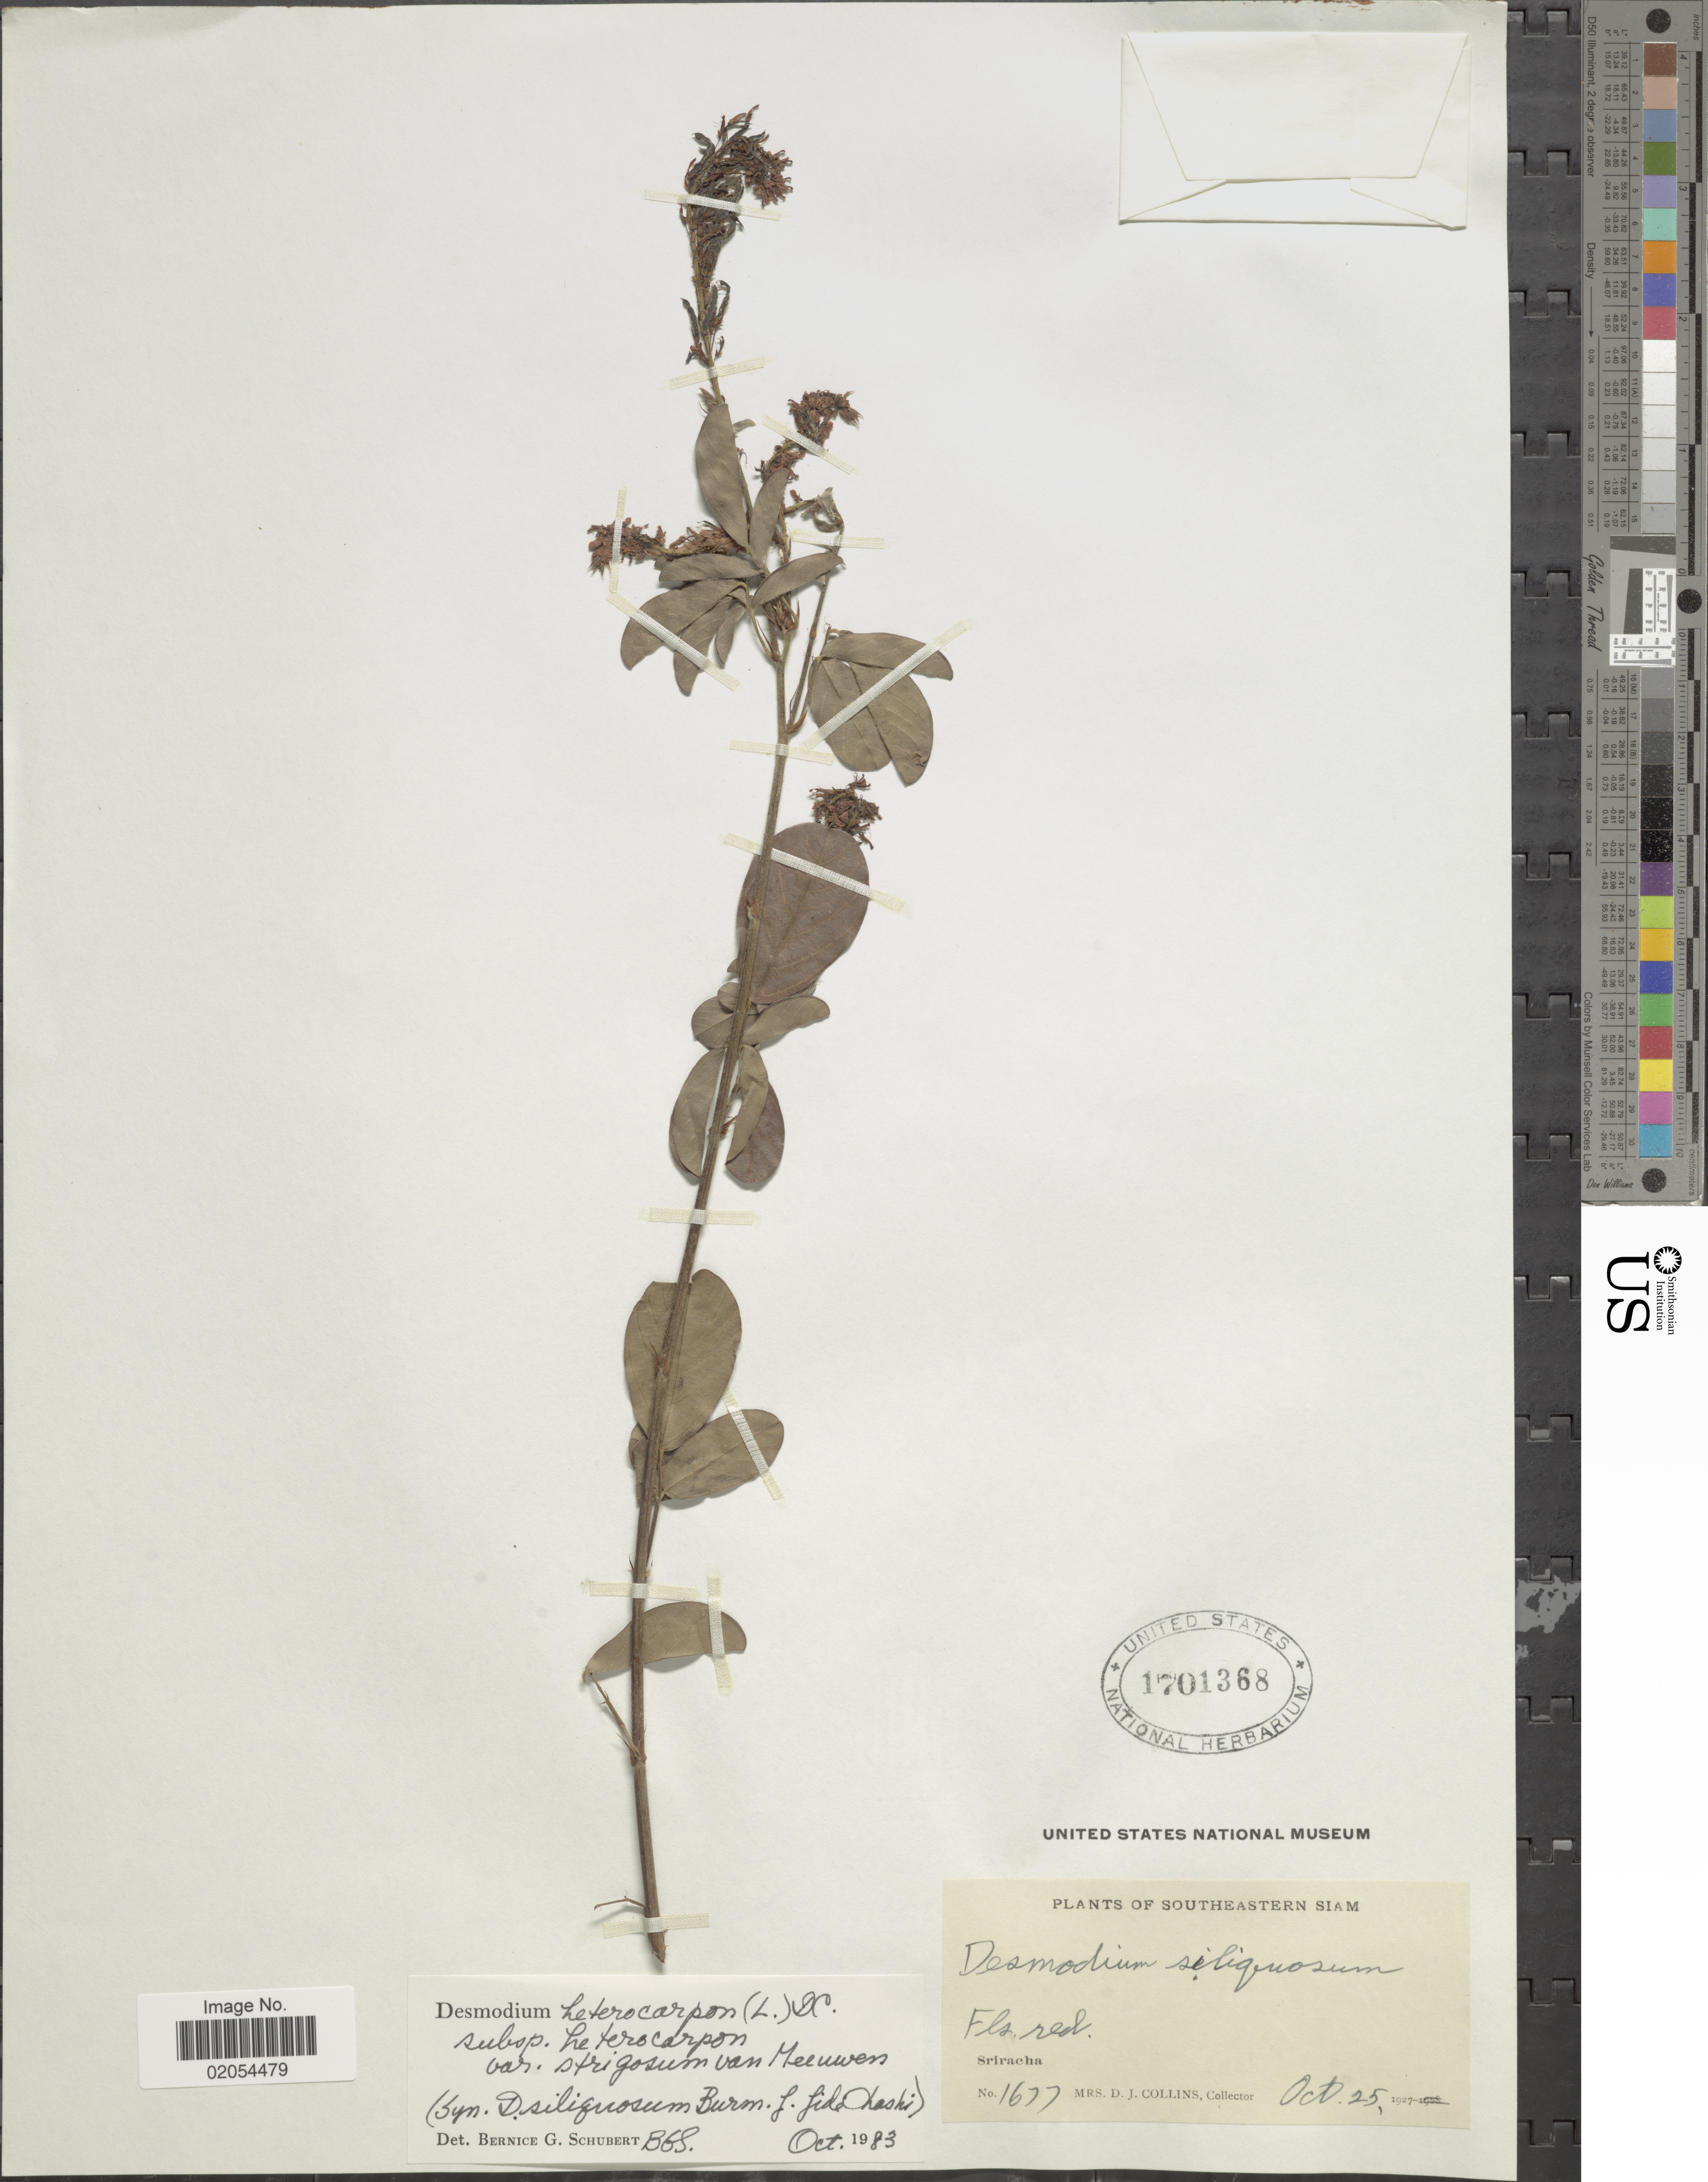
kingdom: Plantae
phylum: Tracheophyta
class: Magnoliopsida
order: Fabales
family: Fabaceae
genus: Grona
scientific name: Grona heterocarpos var. strigosa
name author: (Meeuwen) H. Ohashi & K. Ohashi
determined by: Strong, Mark T., (BOT), Smithsonian Institution - National Museum of Natural History (UNITED STATES)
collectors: Mrs. D. J. Collins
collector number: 1677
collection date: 1927-10-25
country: Thailand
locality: Southeastern Siam, Sriracha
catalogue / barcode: US 1701368